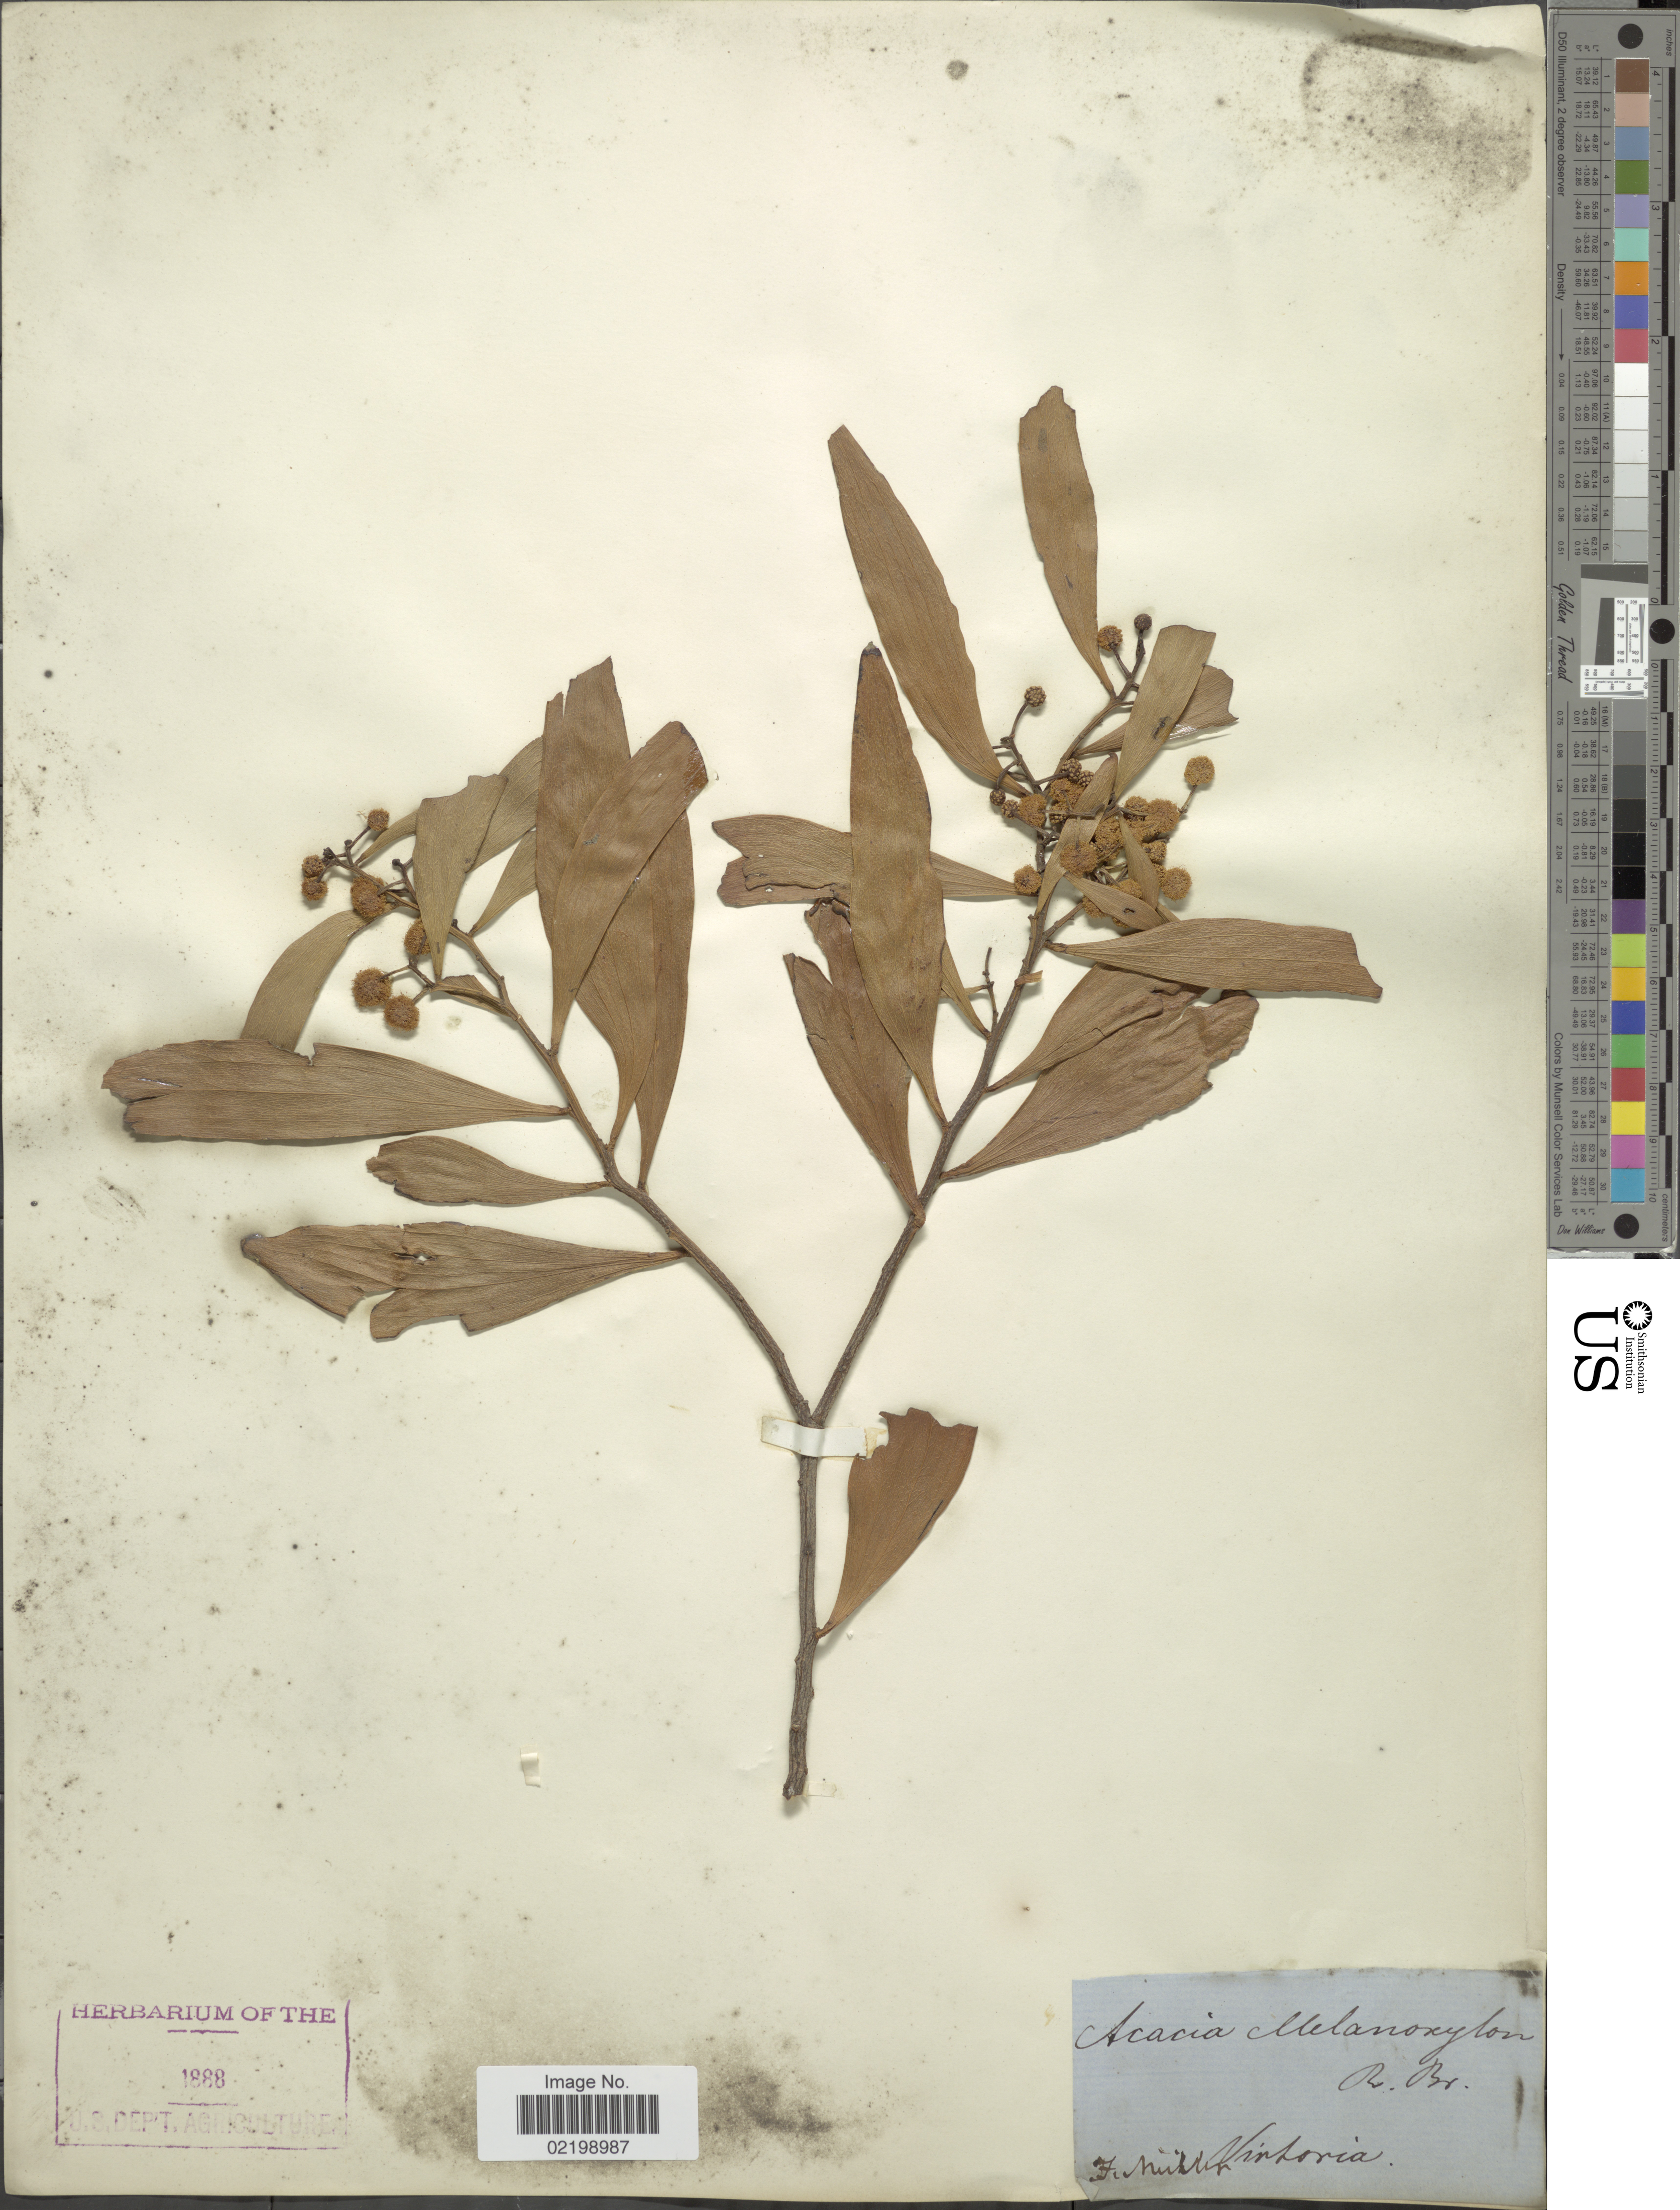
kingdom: Plantae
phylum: Tracheophyta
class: Magnoliopsida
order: Fabales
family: Fabaceae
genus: Acacia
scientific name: Acacia melanoxylon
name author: R. Br.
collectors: F. Müller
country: Australia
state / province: Victoria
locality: Victoria